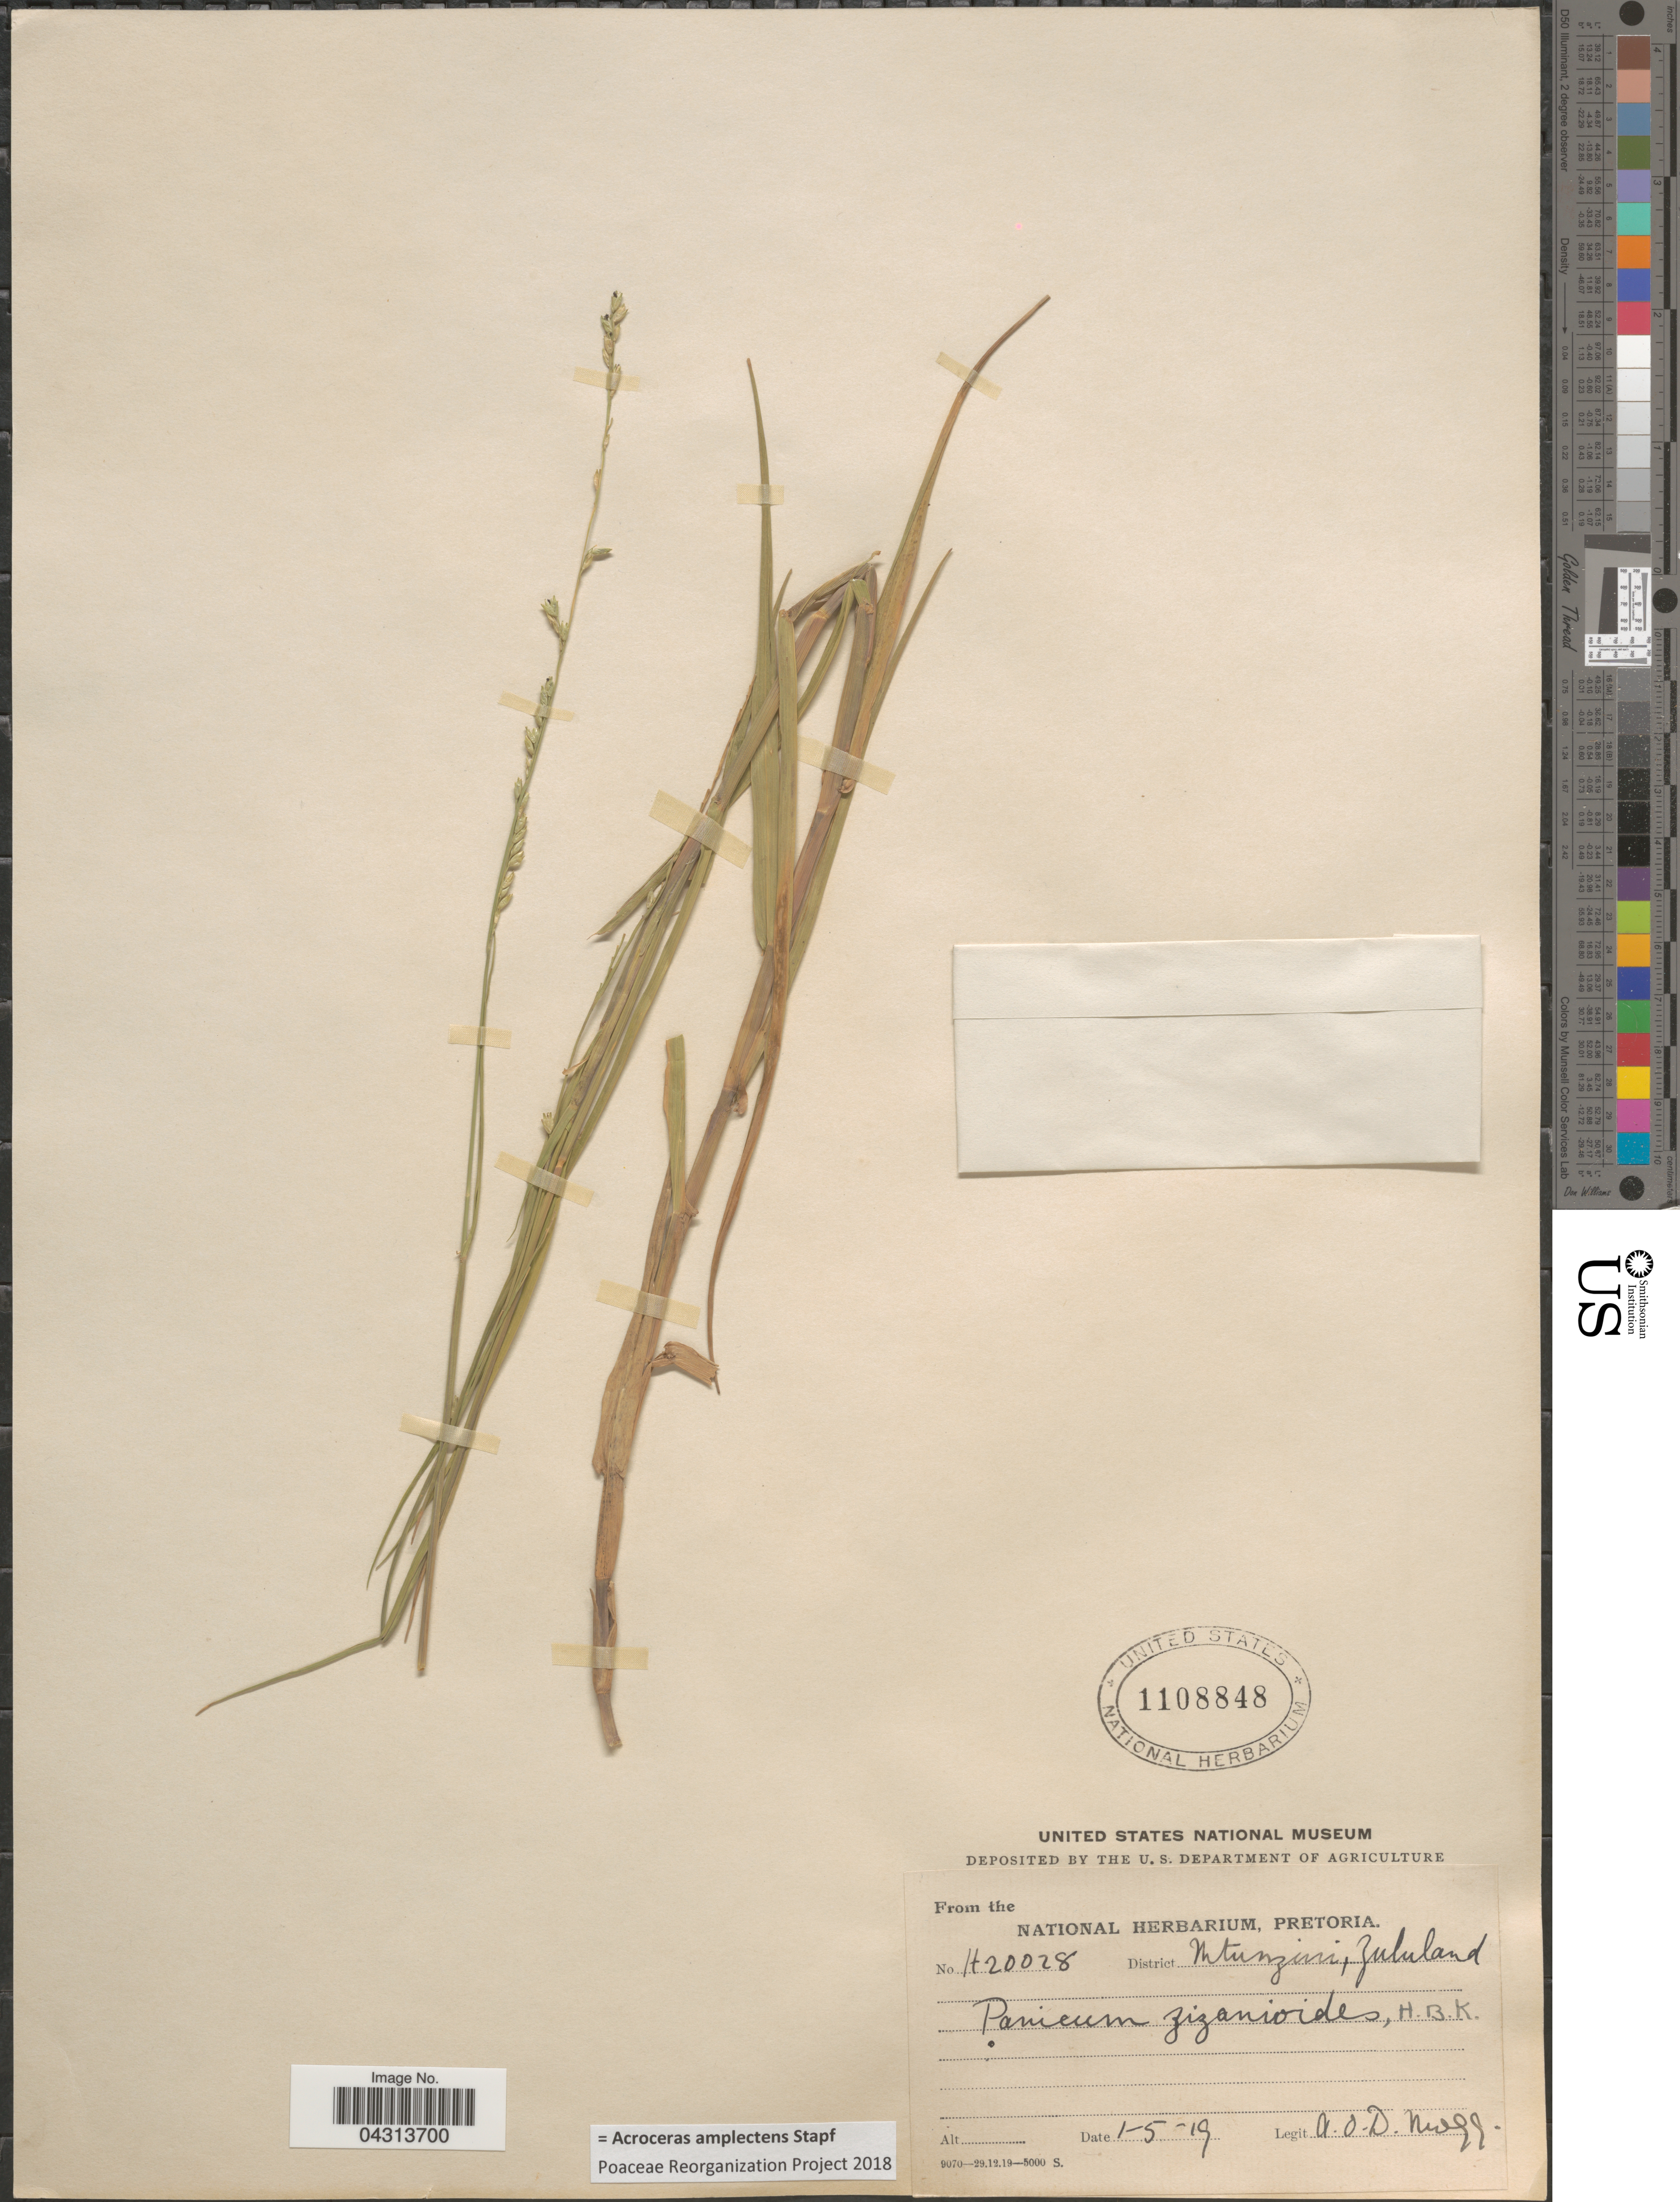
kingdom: Plantae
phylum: Tracheophyta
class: Liliopsida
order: Poales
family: Poaceae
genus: Acroceras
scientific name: Acroceras amplectens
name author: Stapf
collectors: A. O. Mogg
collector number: H20028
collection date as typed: Transcribed d/m/y: 1/5/19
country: South Africa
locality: District Mtunzini, Zululand.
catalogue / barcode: US 1108848